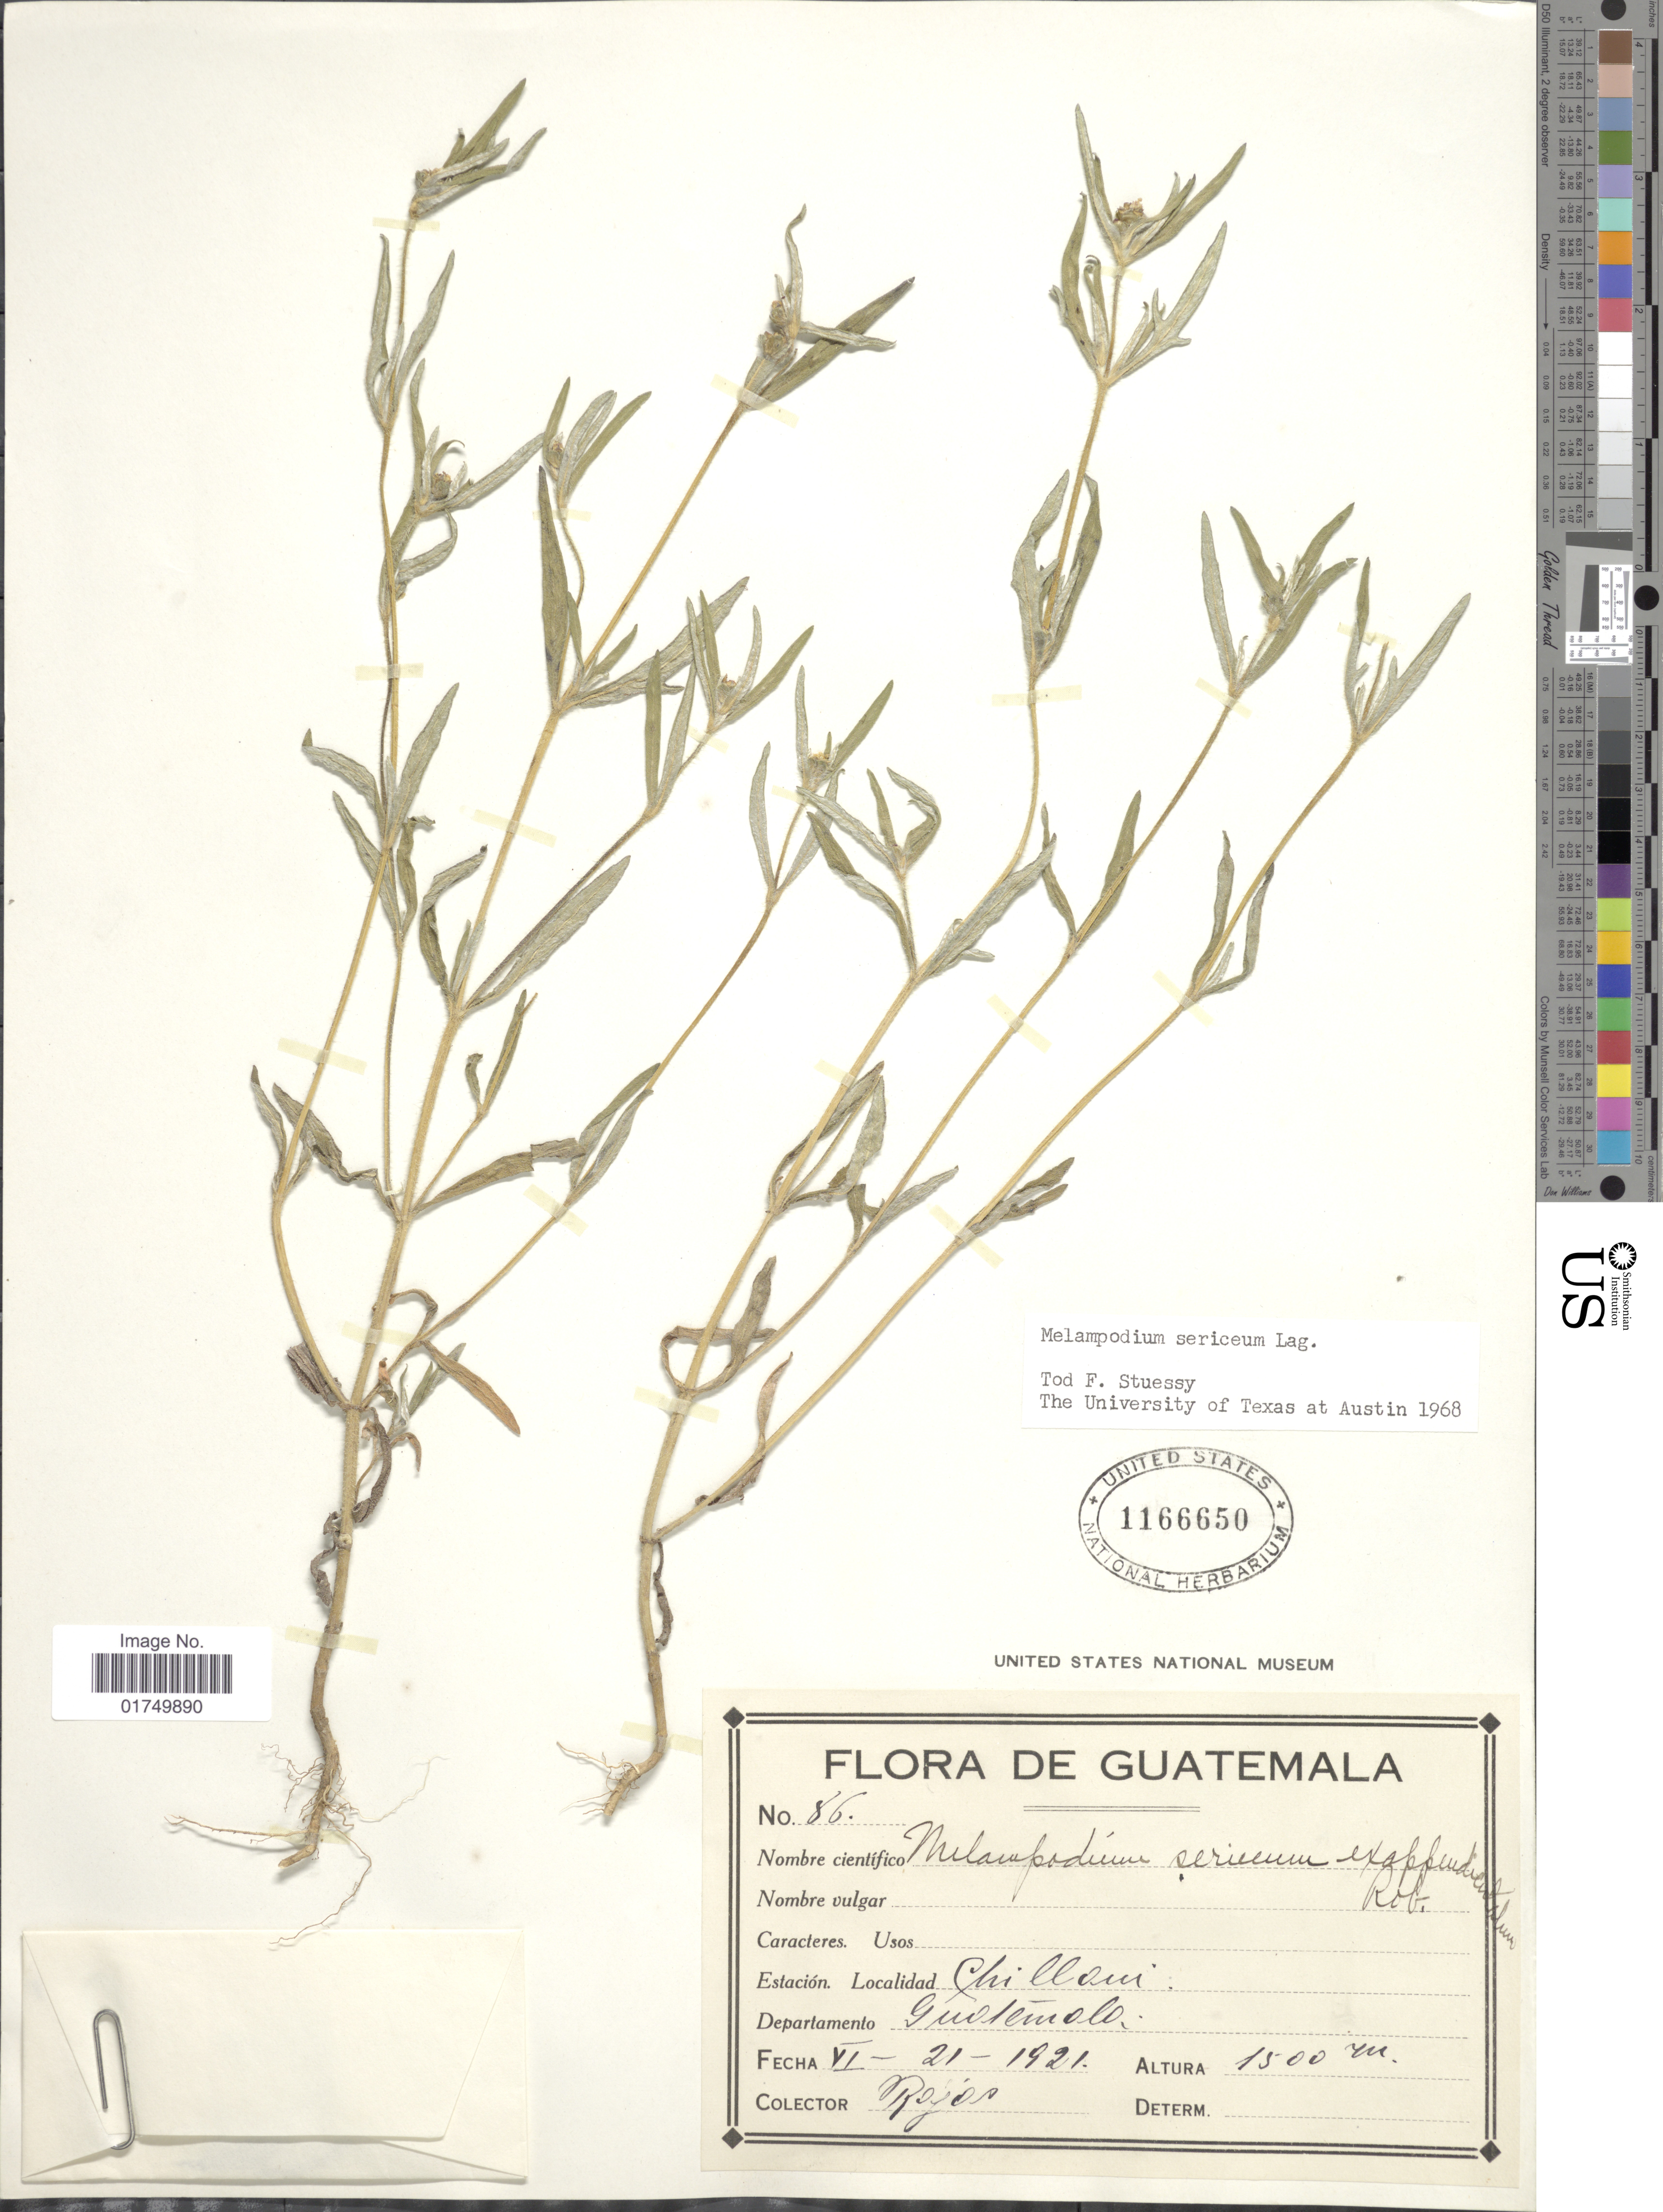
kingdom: Plantae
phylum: Tracheophyta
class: Magnoliopsida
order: Asterales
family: Asteraceae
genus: Melampodium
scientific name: Melampodium sericeum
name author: Kunth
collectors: Rójos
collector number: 86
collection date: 1921-06-21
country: Guatemala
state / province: Guatemala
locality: Chillani, Departamento Guatemala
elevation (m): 1500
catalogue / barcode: US 1166650